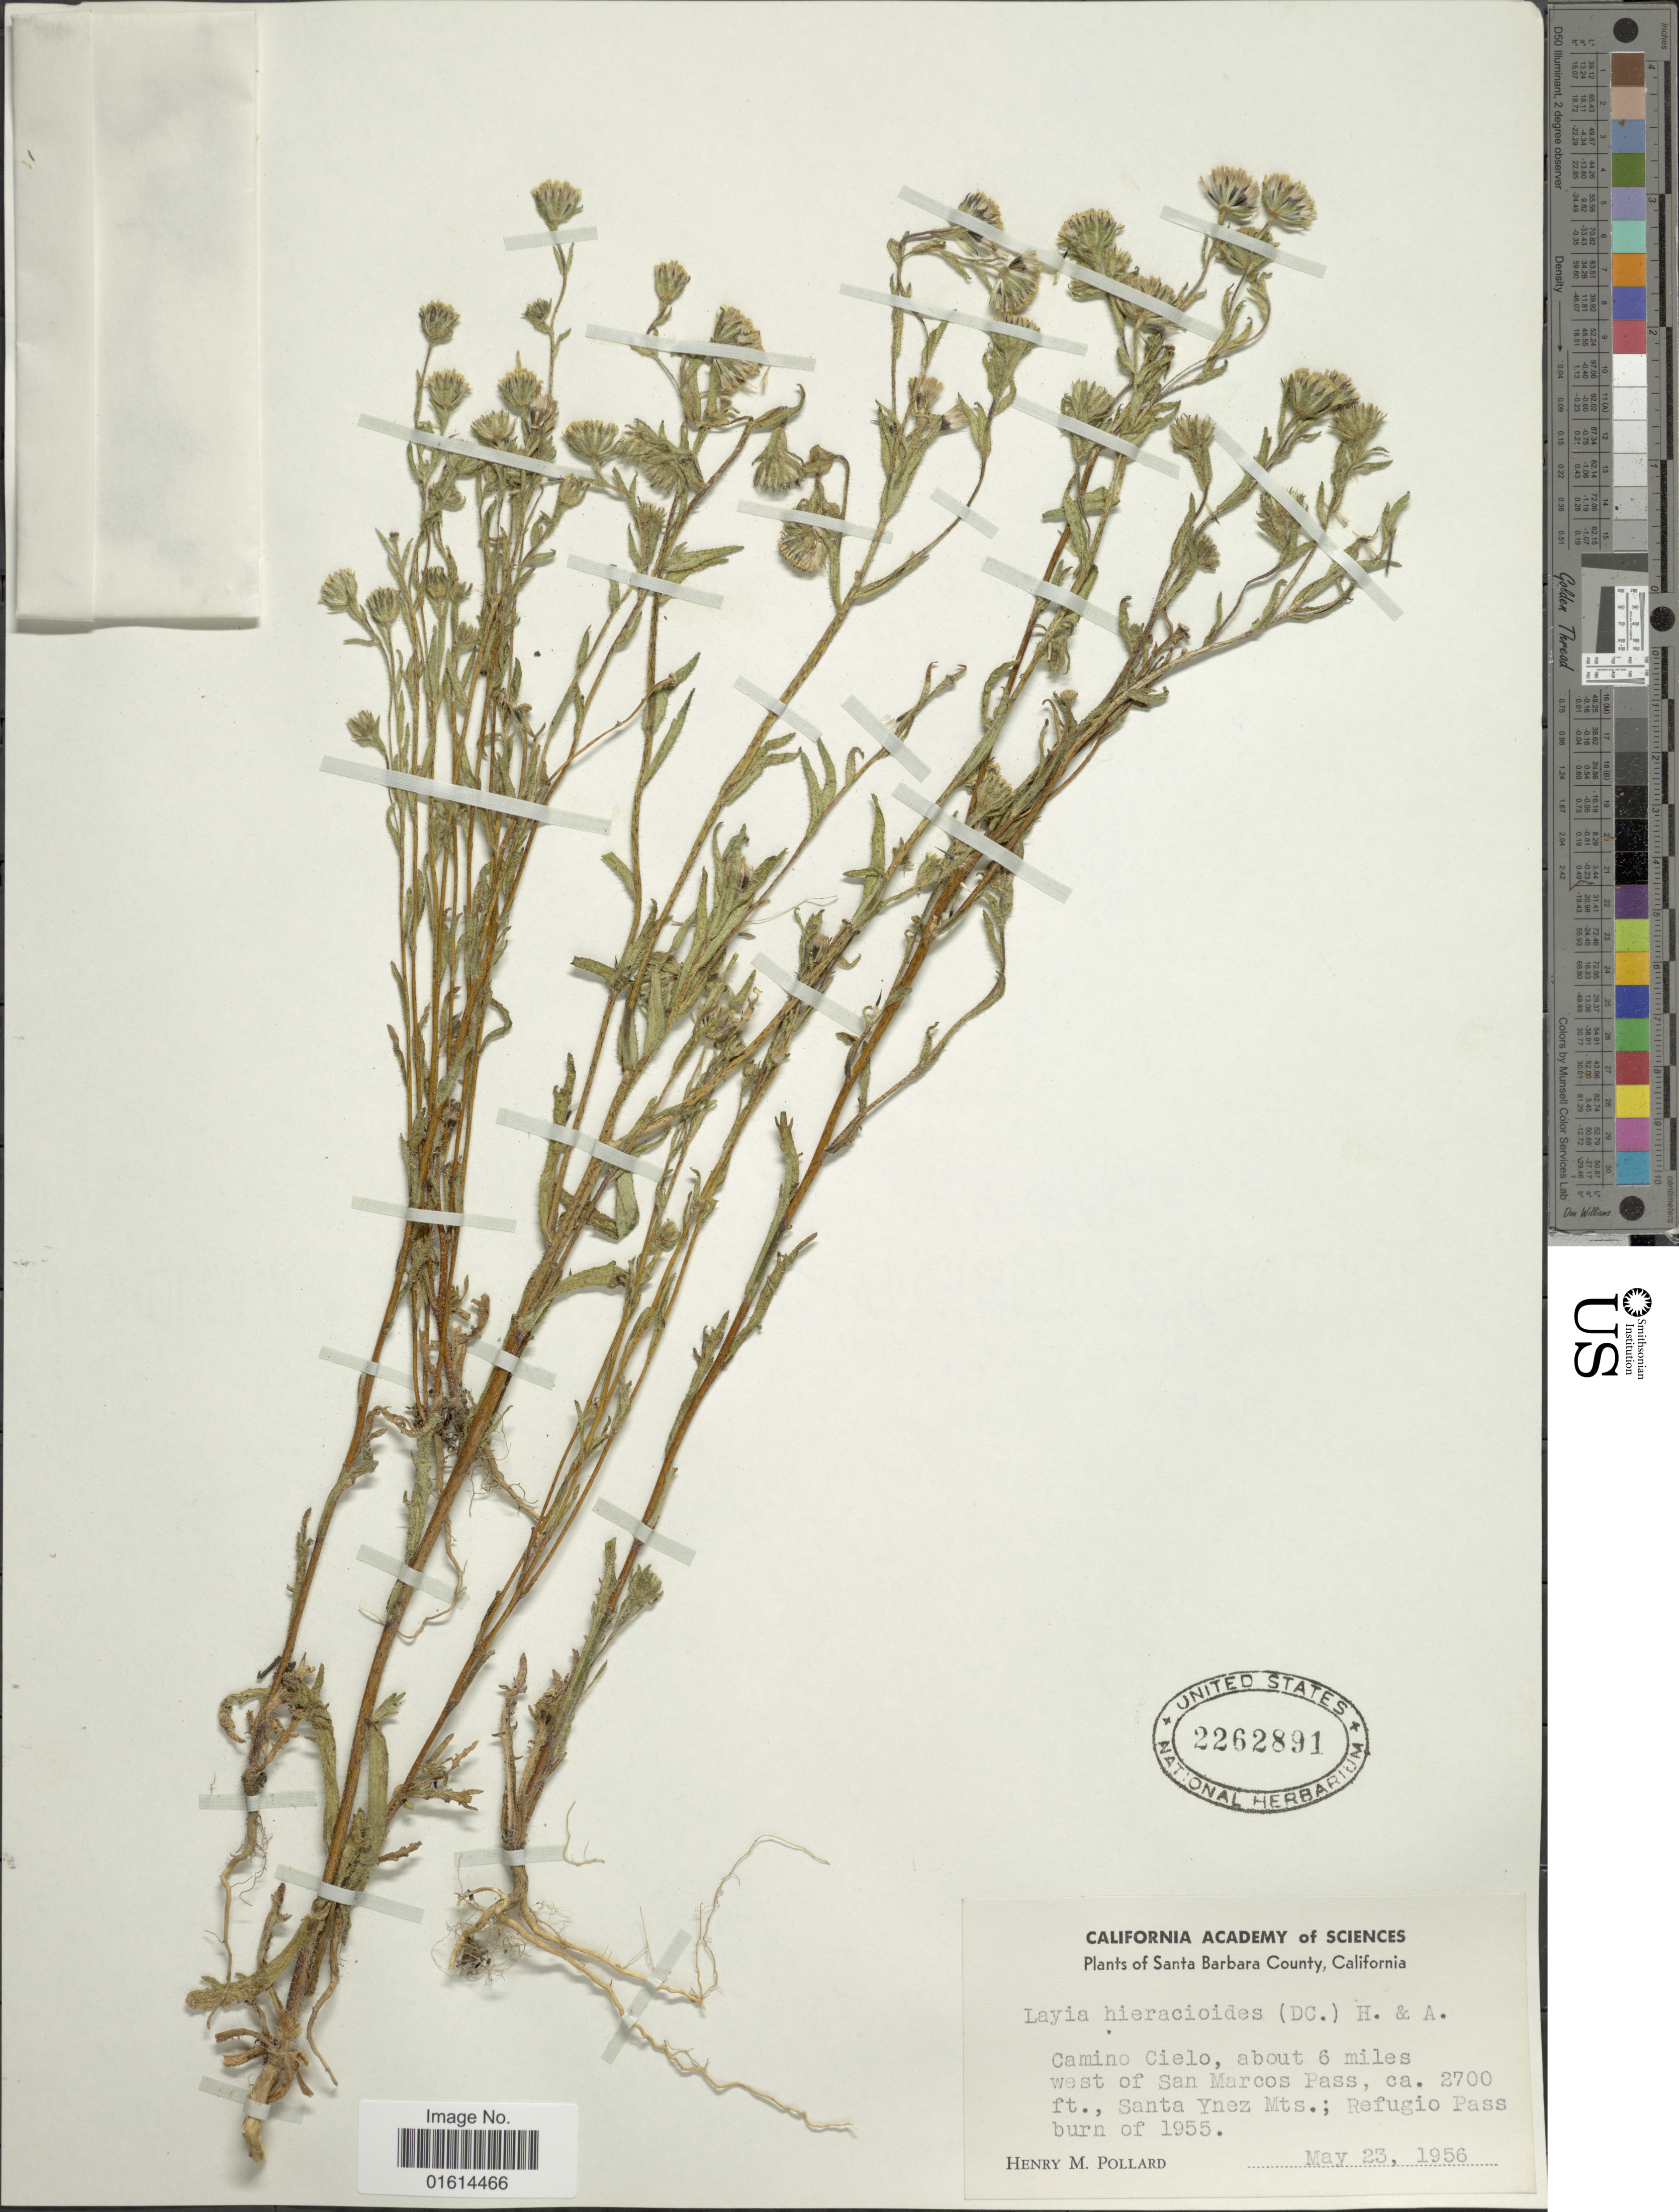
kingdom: Plantae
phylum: Tracheophyta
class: Magnoliopsida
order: Asterales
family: Asteraceae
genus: Layia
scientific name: Layia hieracioides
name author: (Hook. & Arn.) DC.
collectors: H. M. Pollard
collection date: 1956-05-23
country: United States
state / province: California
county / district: Santa Barbara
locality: Santa Barbara County, Camino Cielo, about 6 miles West of San Marcos Pass, Santa Ynez Mts., Refugio Pass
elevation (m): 823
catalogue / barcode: US 2262891